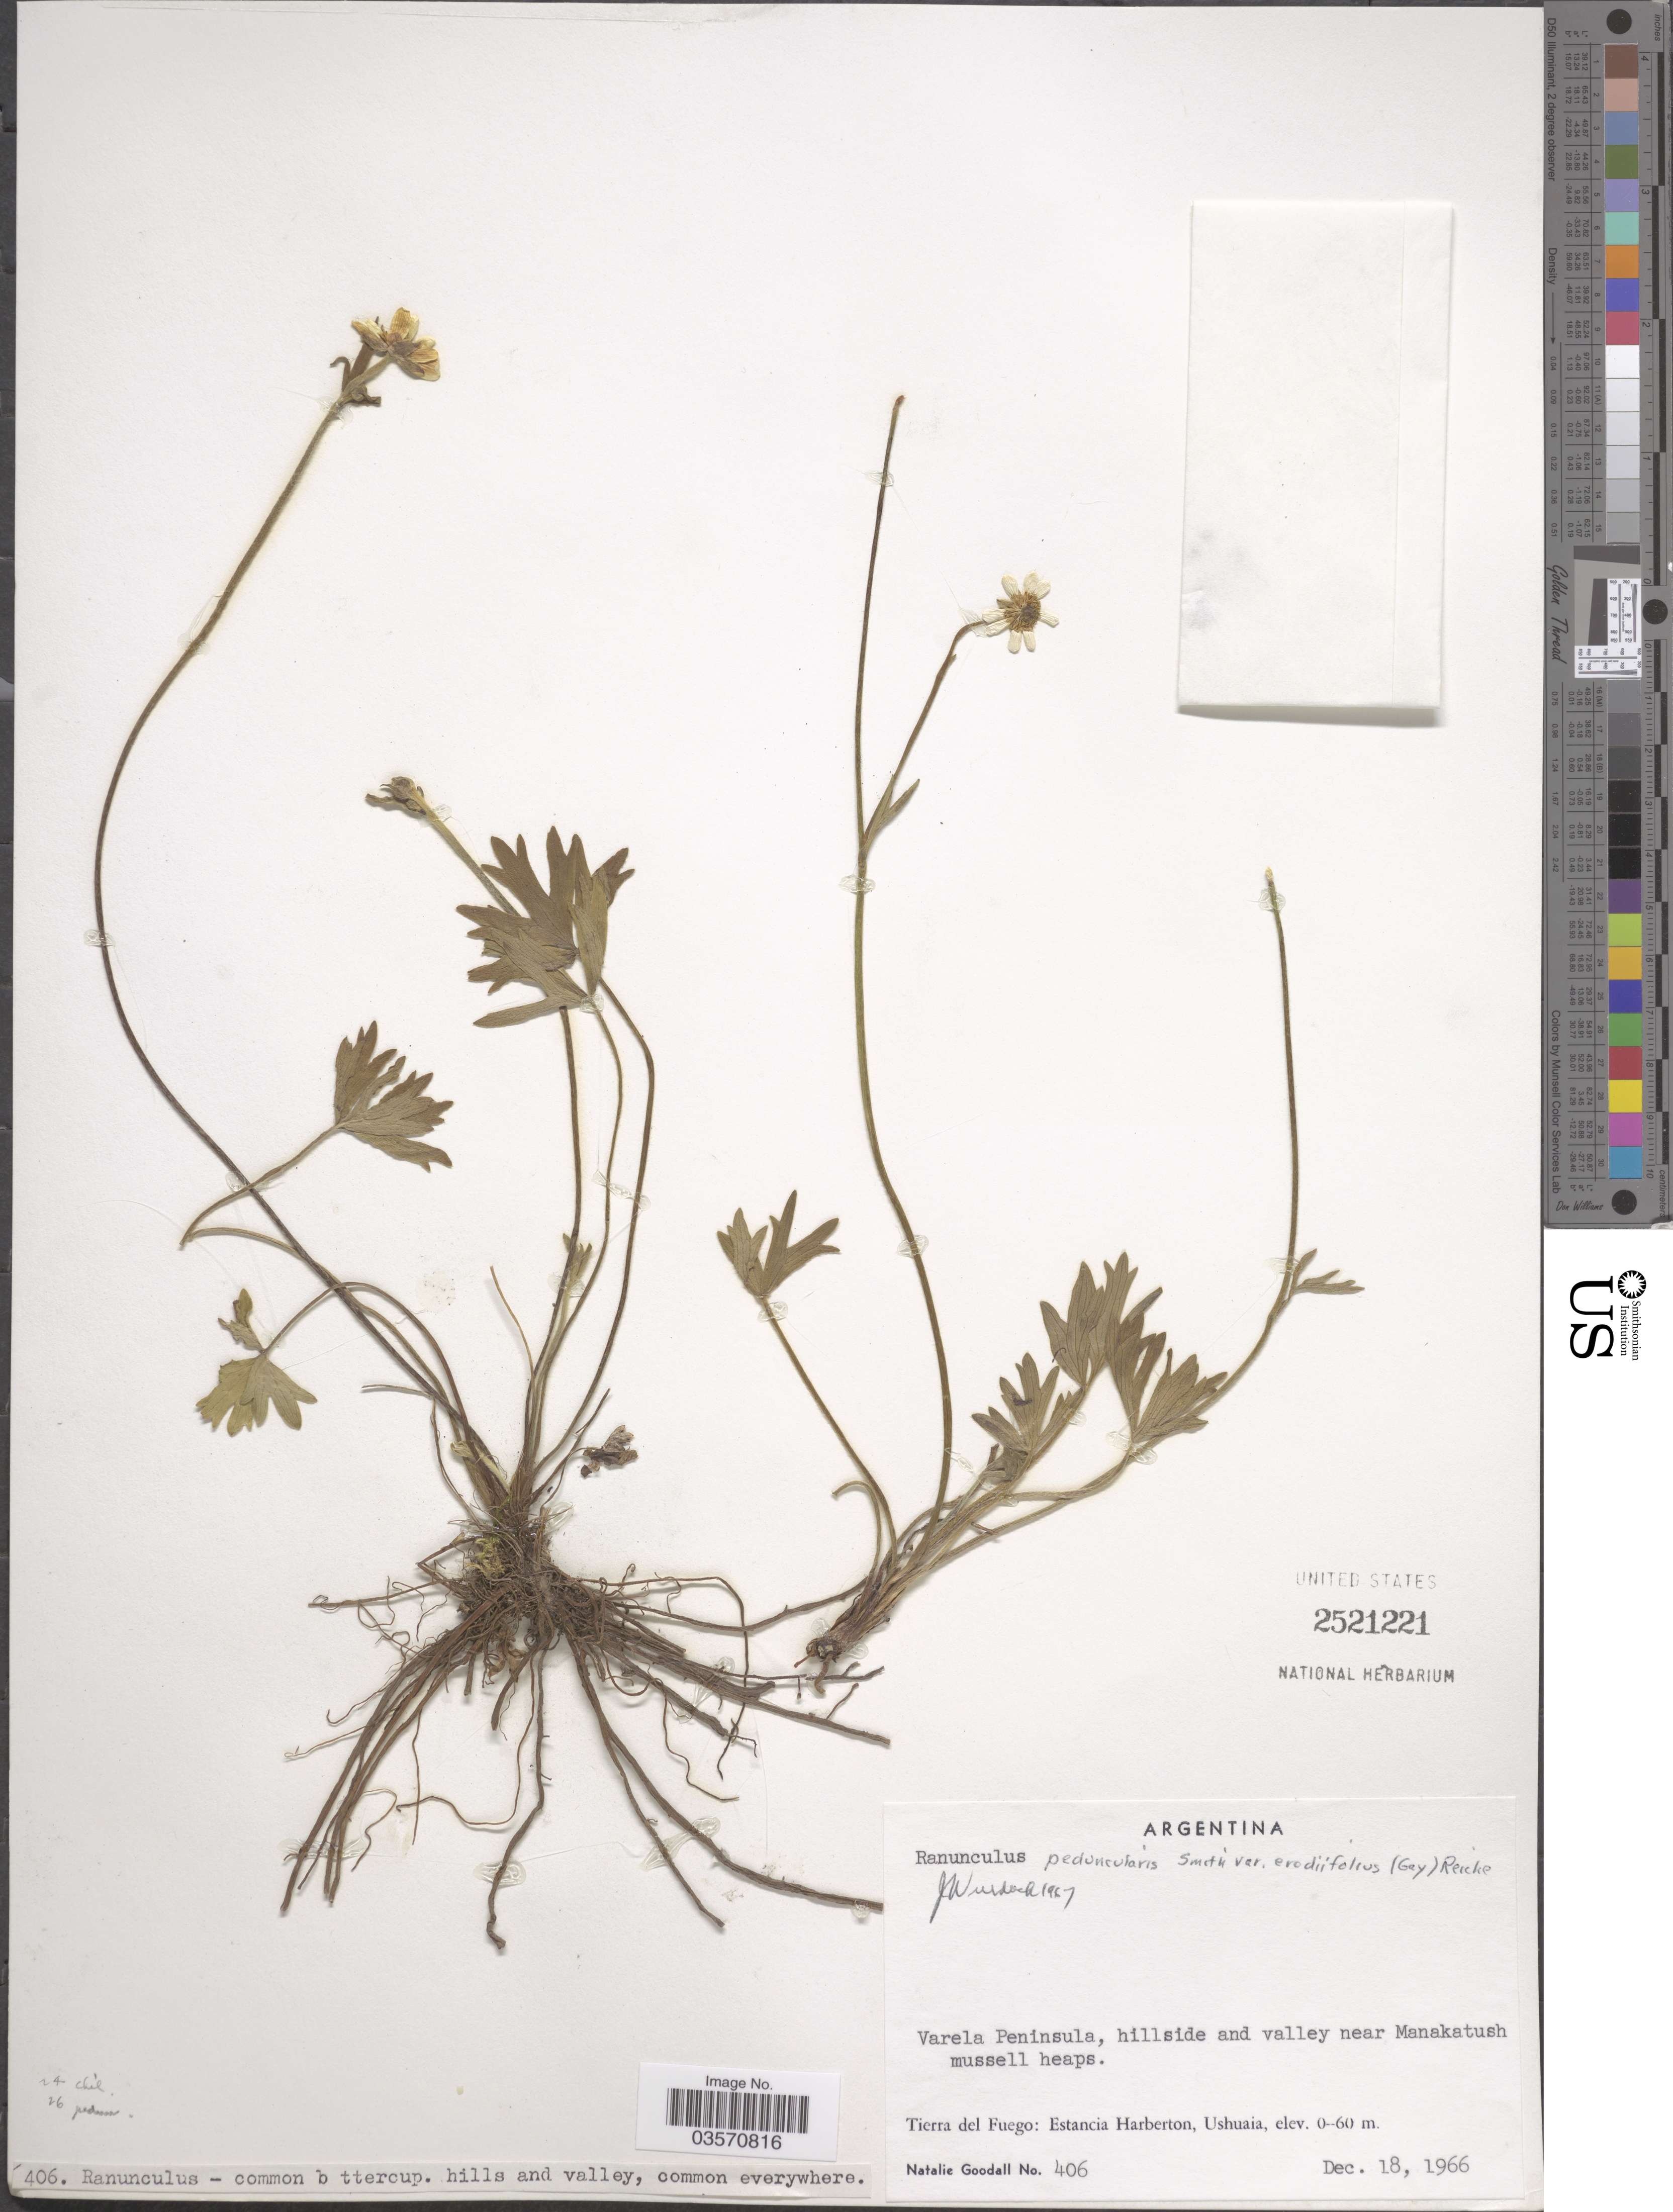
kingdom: Plantae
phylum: Tracheophyta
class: Magnoliopsida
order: Ranunculales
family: Ranunculaceae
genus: Ranunculus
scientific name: Ranunculus peduncularis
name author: Sm.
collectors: N. Goodall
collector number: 406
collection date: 1966-12-18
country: Argentina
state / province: Tierra del Fuego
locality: Varela Peninsula, hillside and valley near Manakatush mussel heaps. Estancia Harberton, Ushuaia.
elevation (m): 0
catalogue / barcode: US 2521221